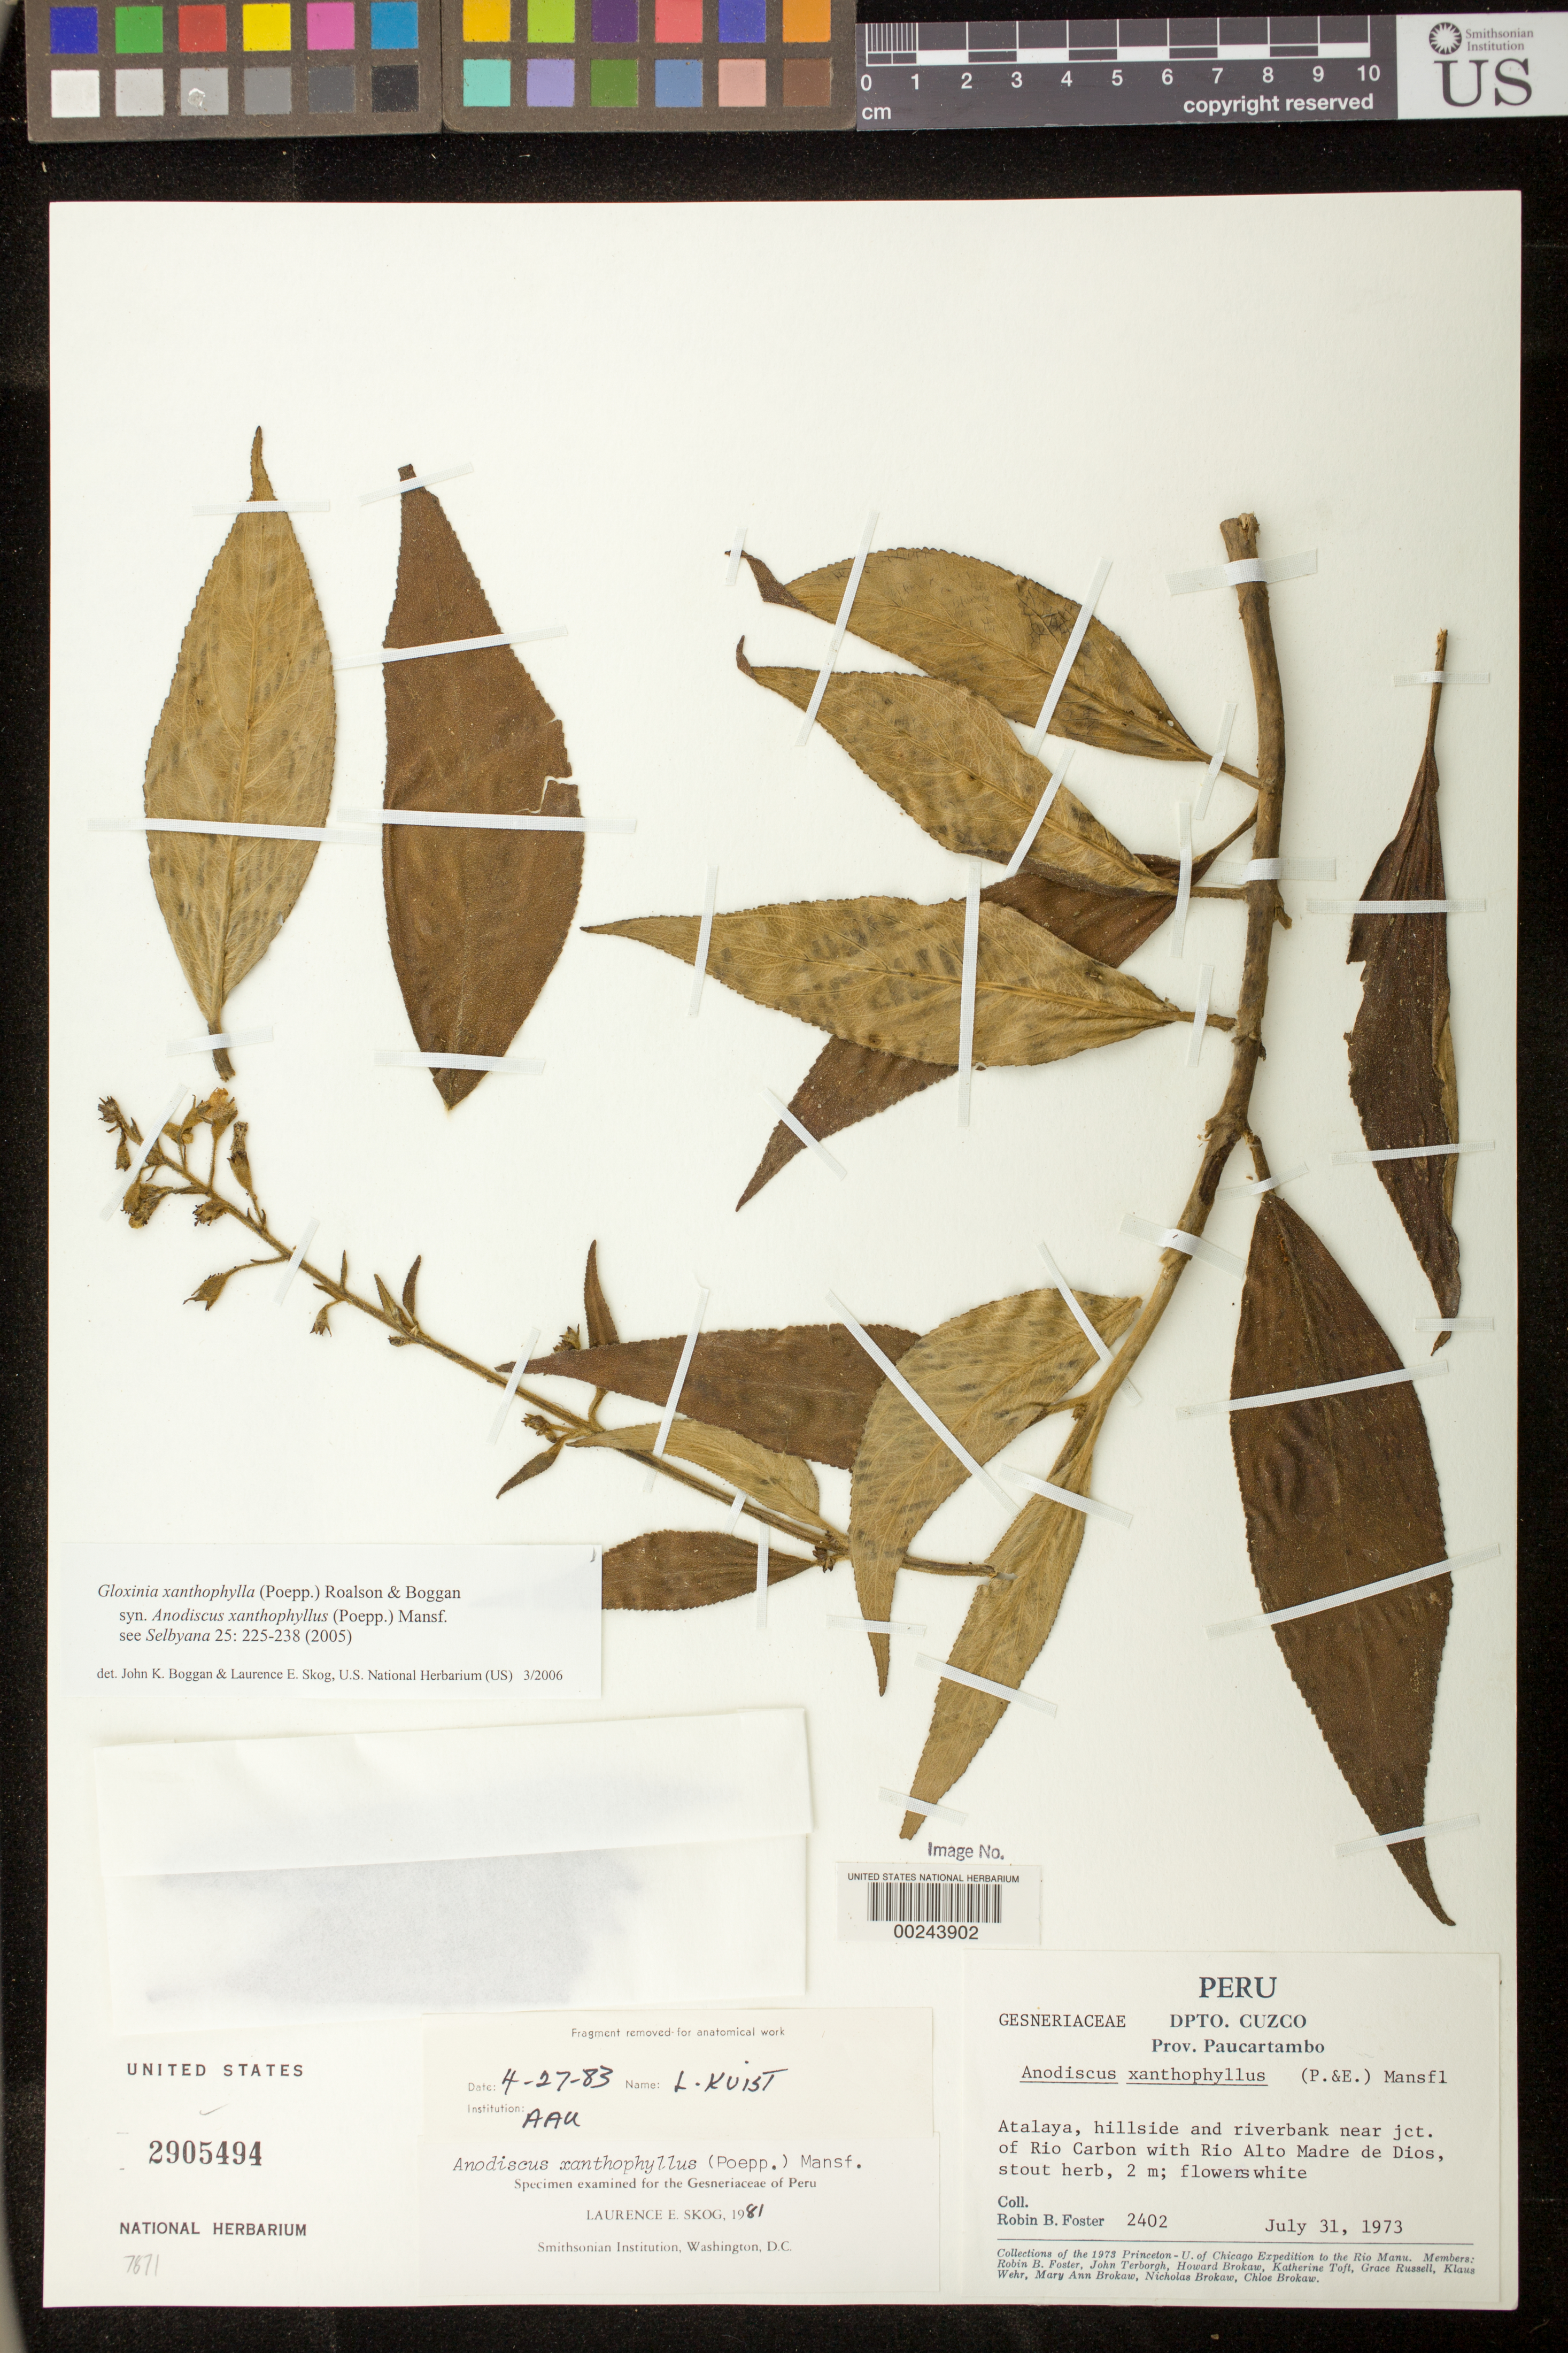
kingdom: Plantae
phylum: Tracheophyta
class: Magnoliopsida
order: Lamiales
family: Gesneriaceae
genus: Gloxinia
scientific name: Gloxinia xanthophylla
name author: (Poepp.) Roalson & Boggan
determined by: Boggan, J. K.; Skog, L. E.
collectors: R. B. Foster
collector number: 2402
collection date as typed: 31 Jul 1973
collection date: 1973-07-31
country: Peru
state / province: Cusco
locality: Paucartambo. Atalaya, near jct of Rio Carbon with Rio Alto Madre de Dios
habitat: Hillside and riverbank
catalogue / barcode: US 2905494